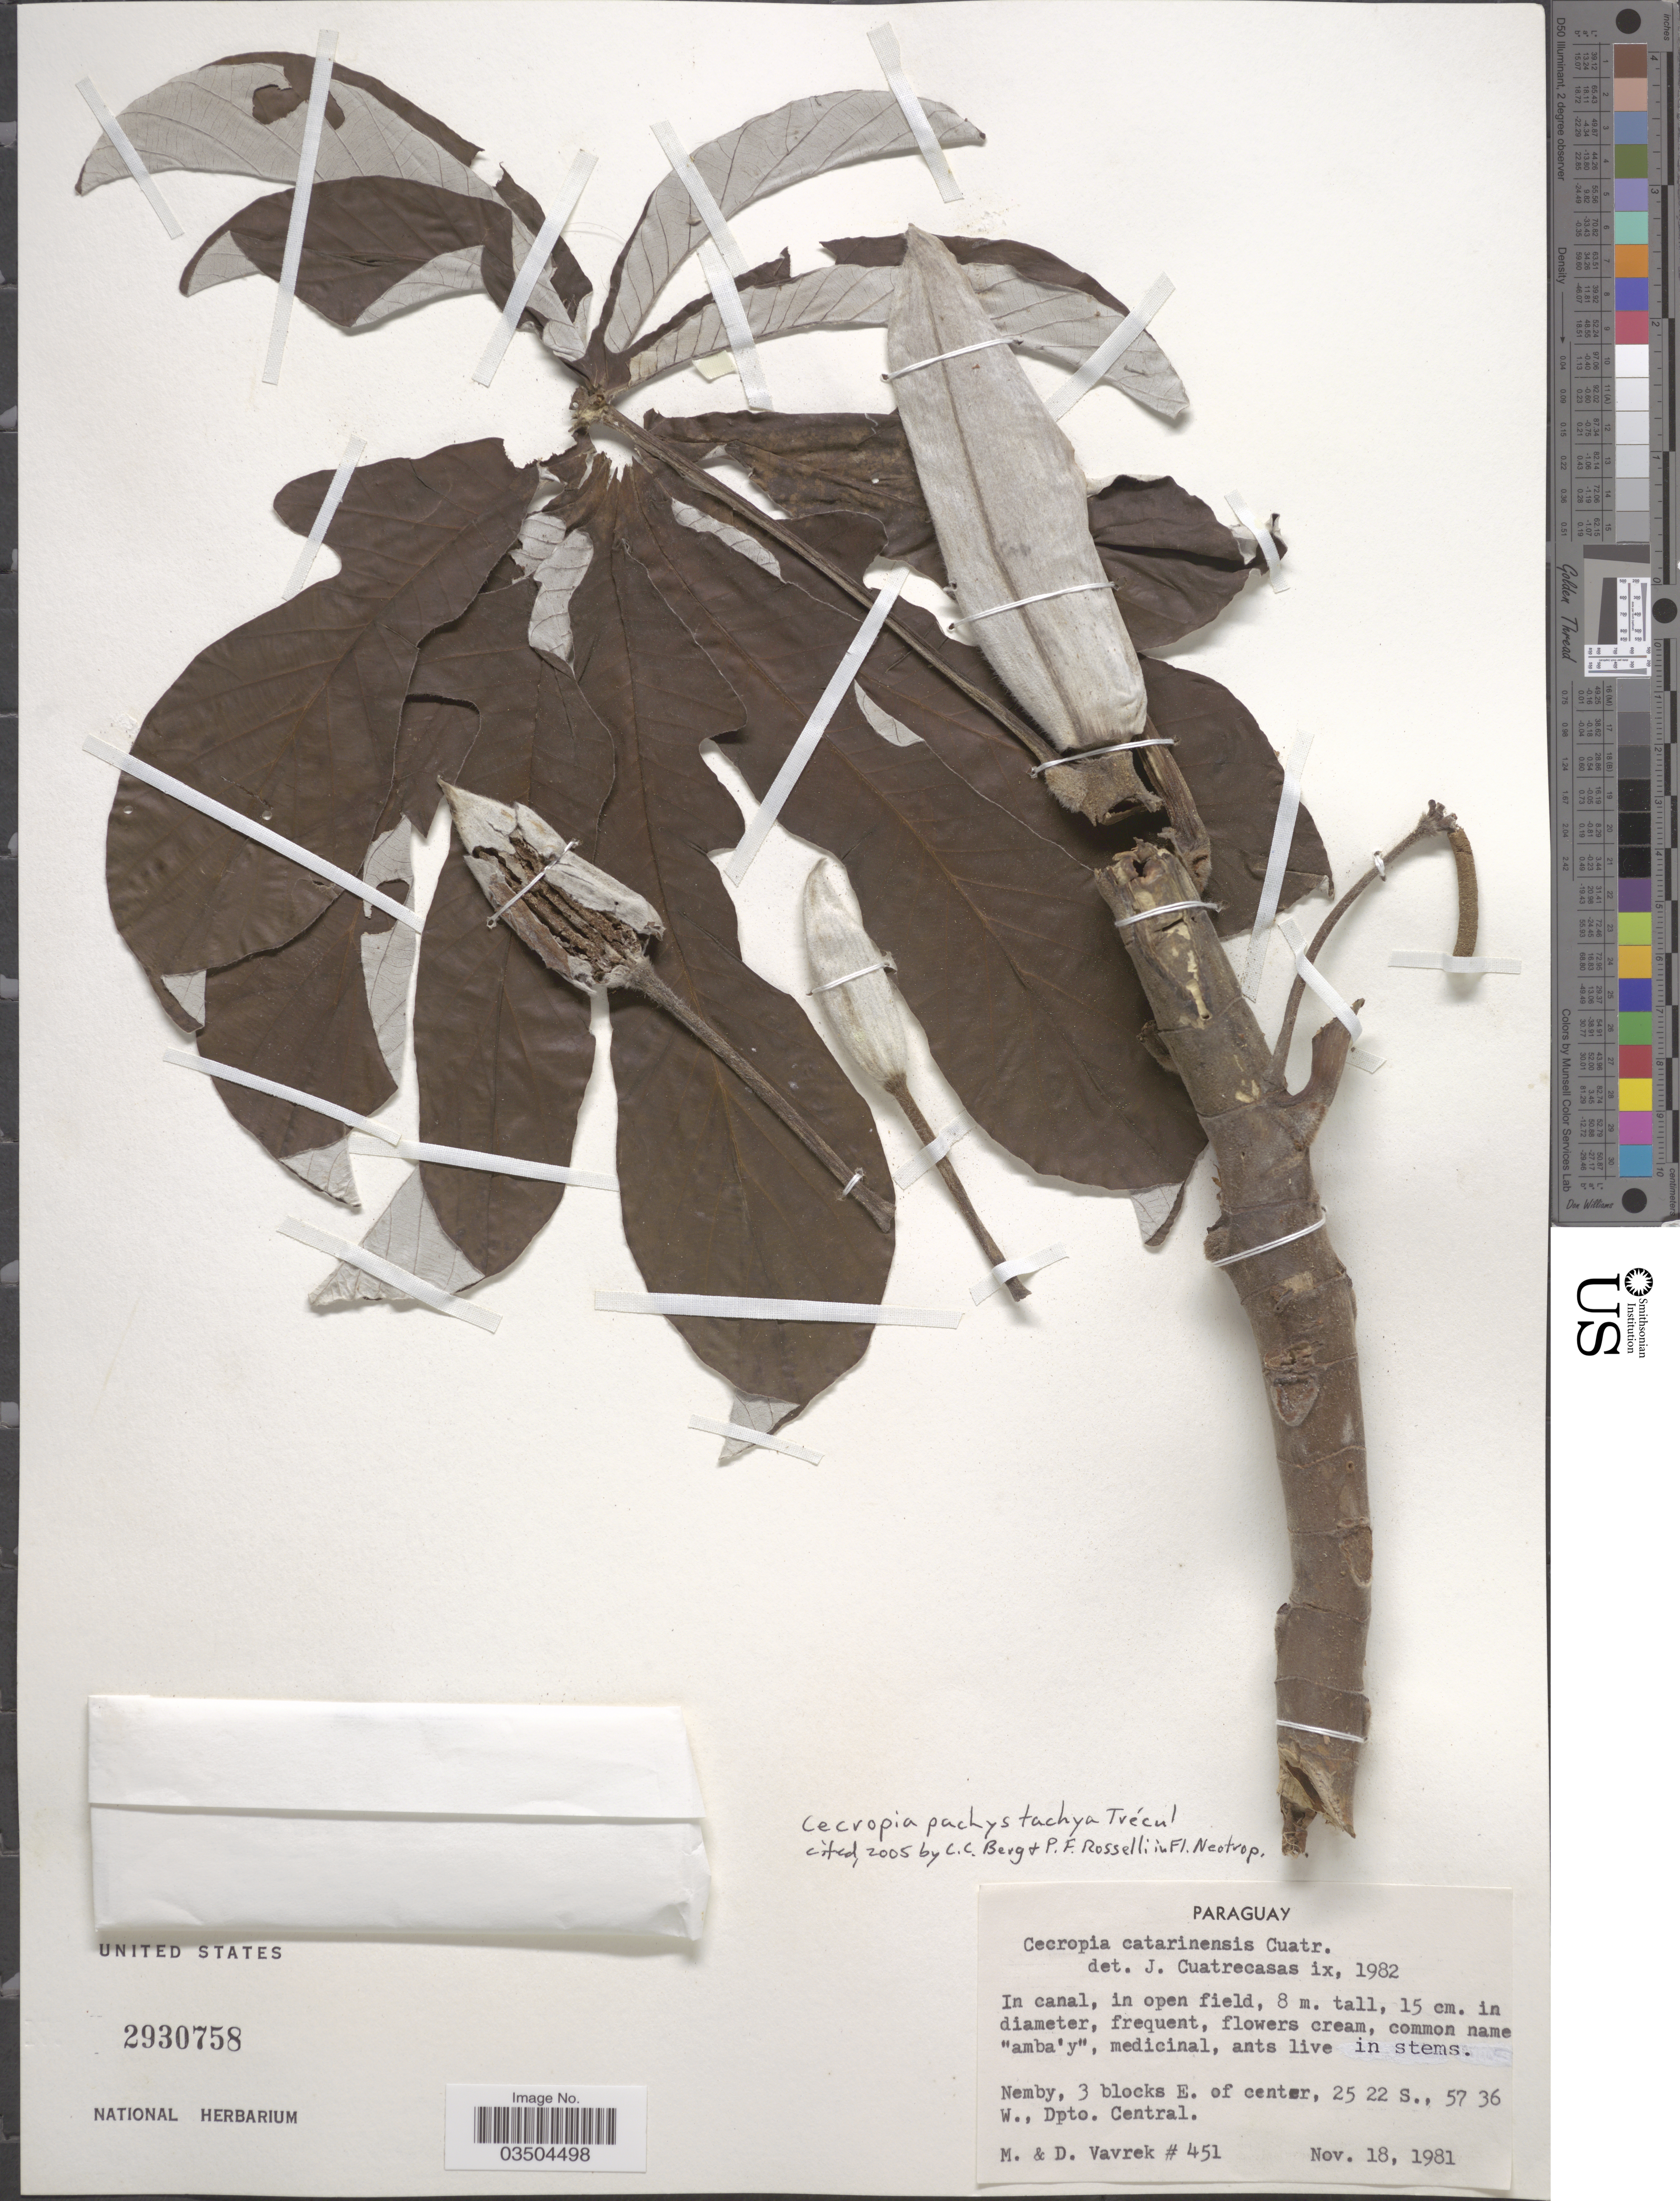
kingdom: Plantae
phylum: Tracheophyta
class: Magnoliopsida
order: Rosales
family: Urticaceae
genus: Cecropia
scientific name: Cecropia pachystachya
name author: Trécul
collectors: M. Vavrek & D. Vavrek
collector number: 451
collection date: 1981-11-18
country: Paraguay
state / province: Central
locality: Nemby, 3 blocks E. of center, Dpto. Central.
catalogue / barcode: US 2930758